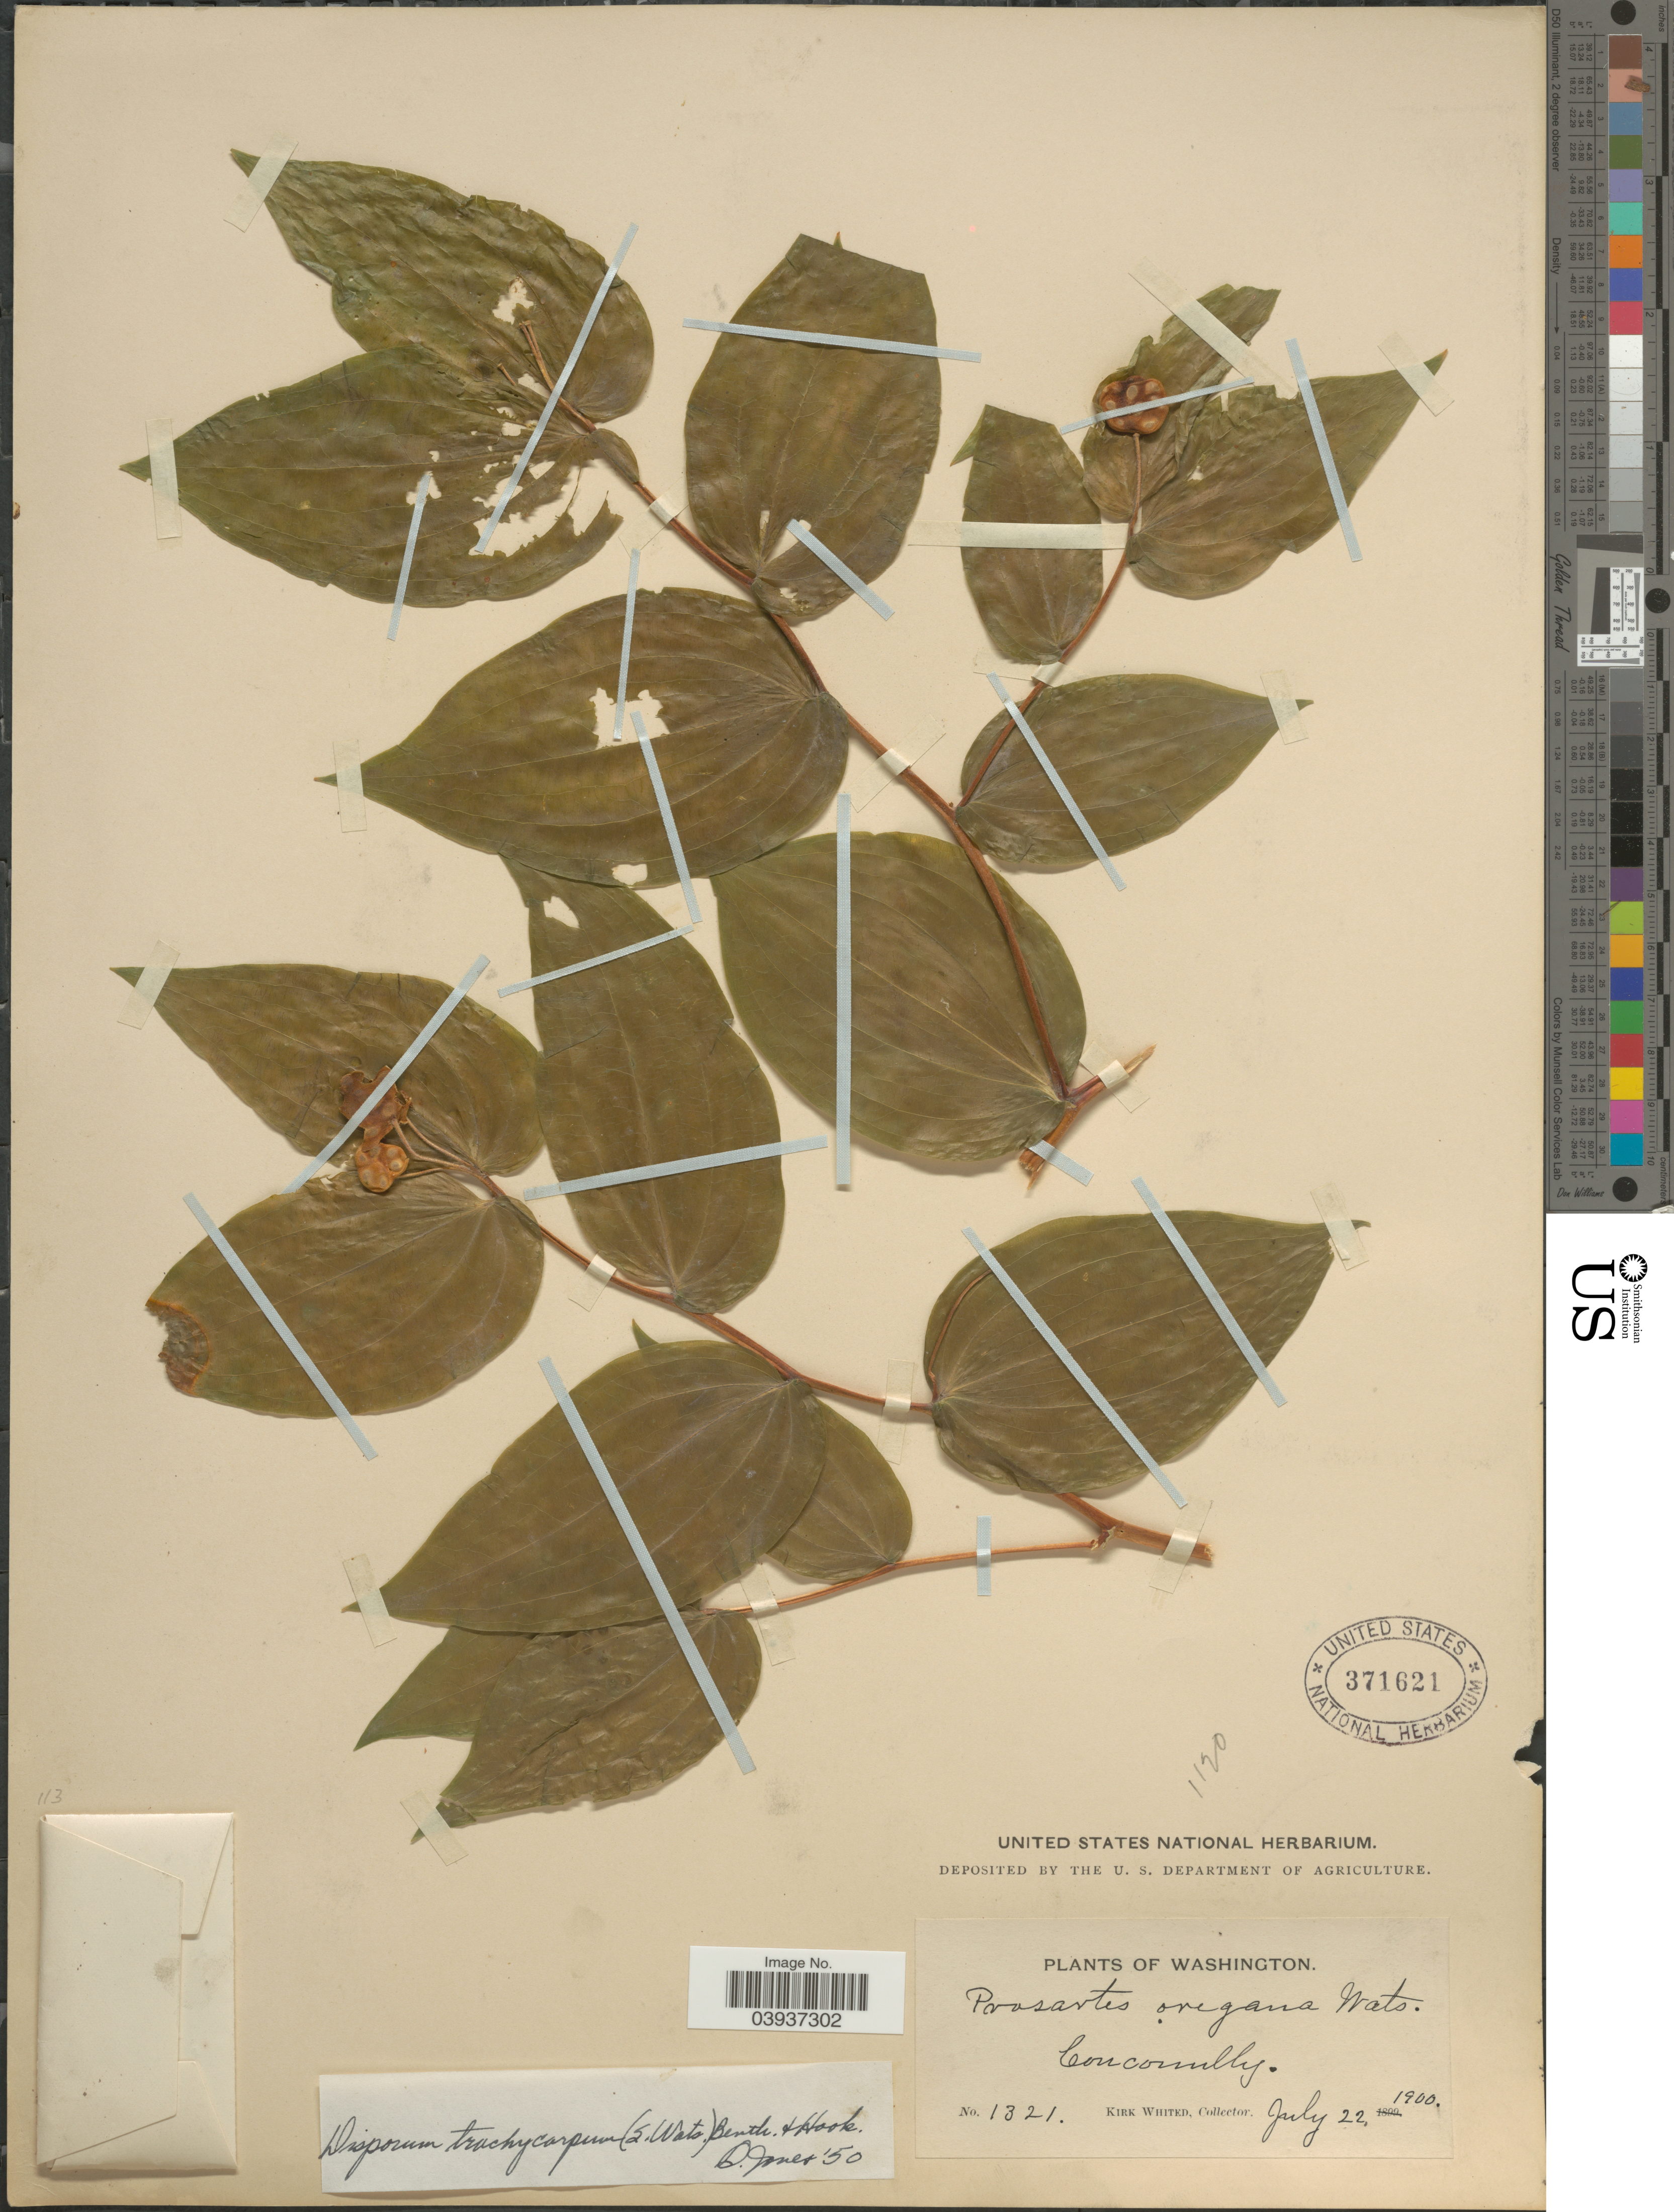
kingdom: Plantae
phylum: Tracheophyta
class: Liliopsida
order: Liliales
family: Colchicaceae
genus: Disporum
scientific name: Disporum trachycarpum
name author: (S. Watson) Benth. & Hook. f.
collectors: K. Whited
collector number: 1321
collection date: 1900-07-22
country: United States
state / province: Washington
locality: Conconully.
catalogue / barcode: US 371621